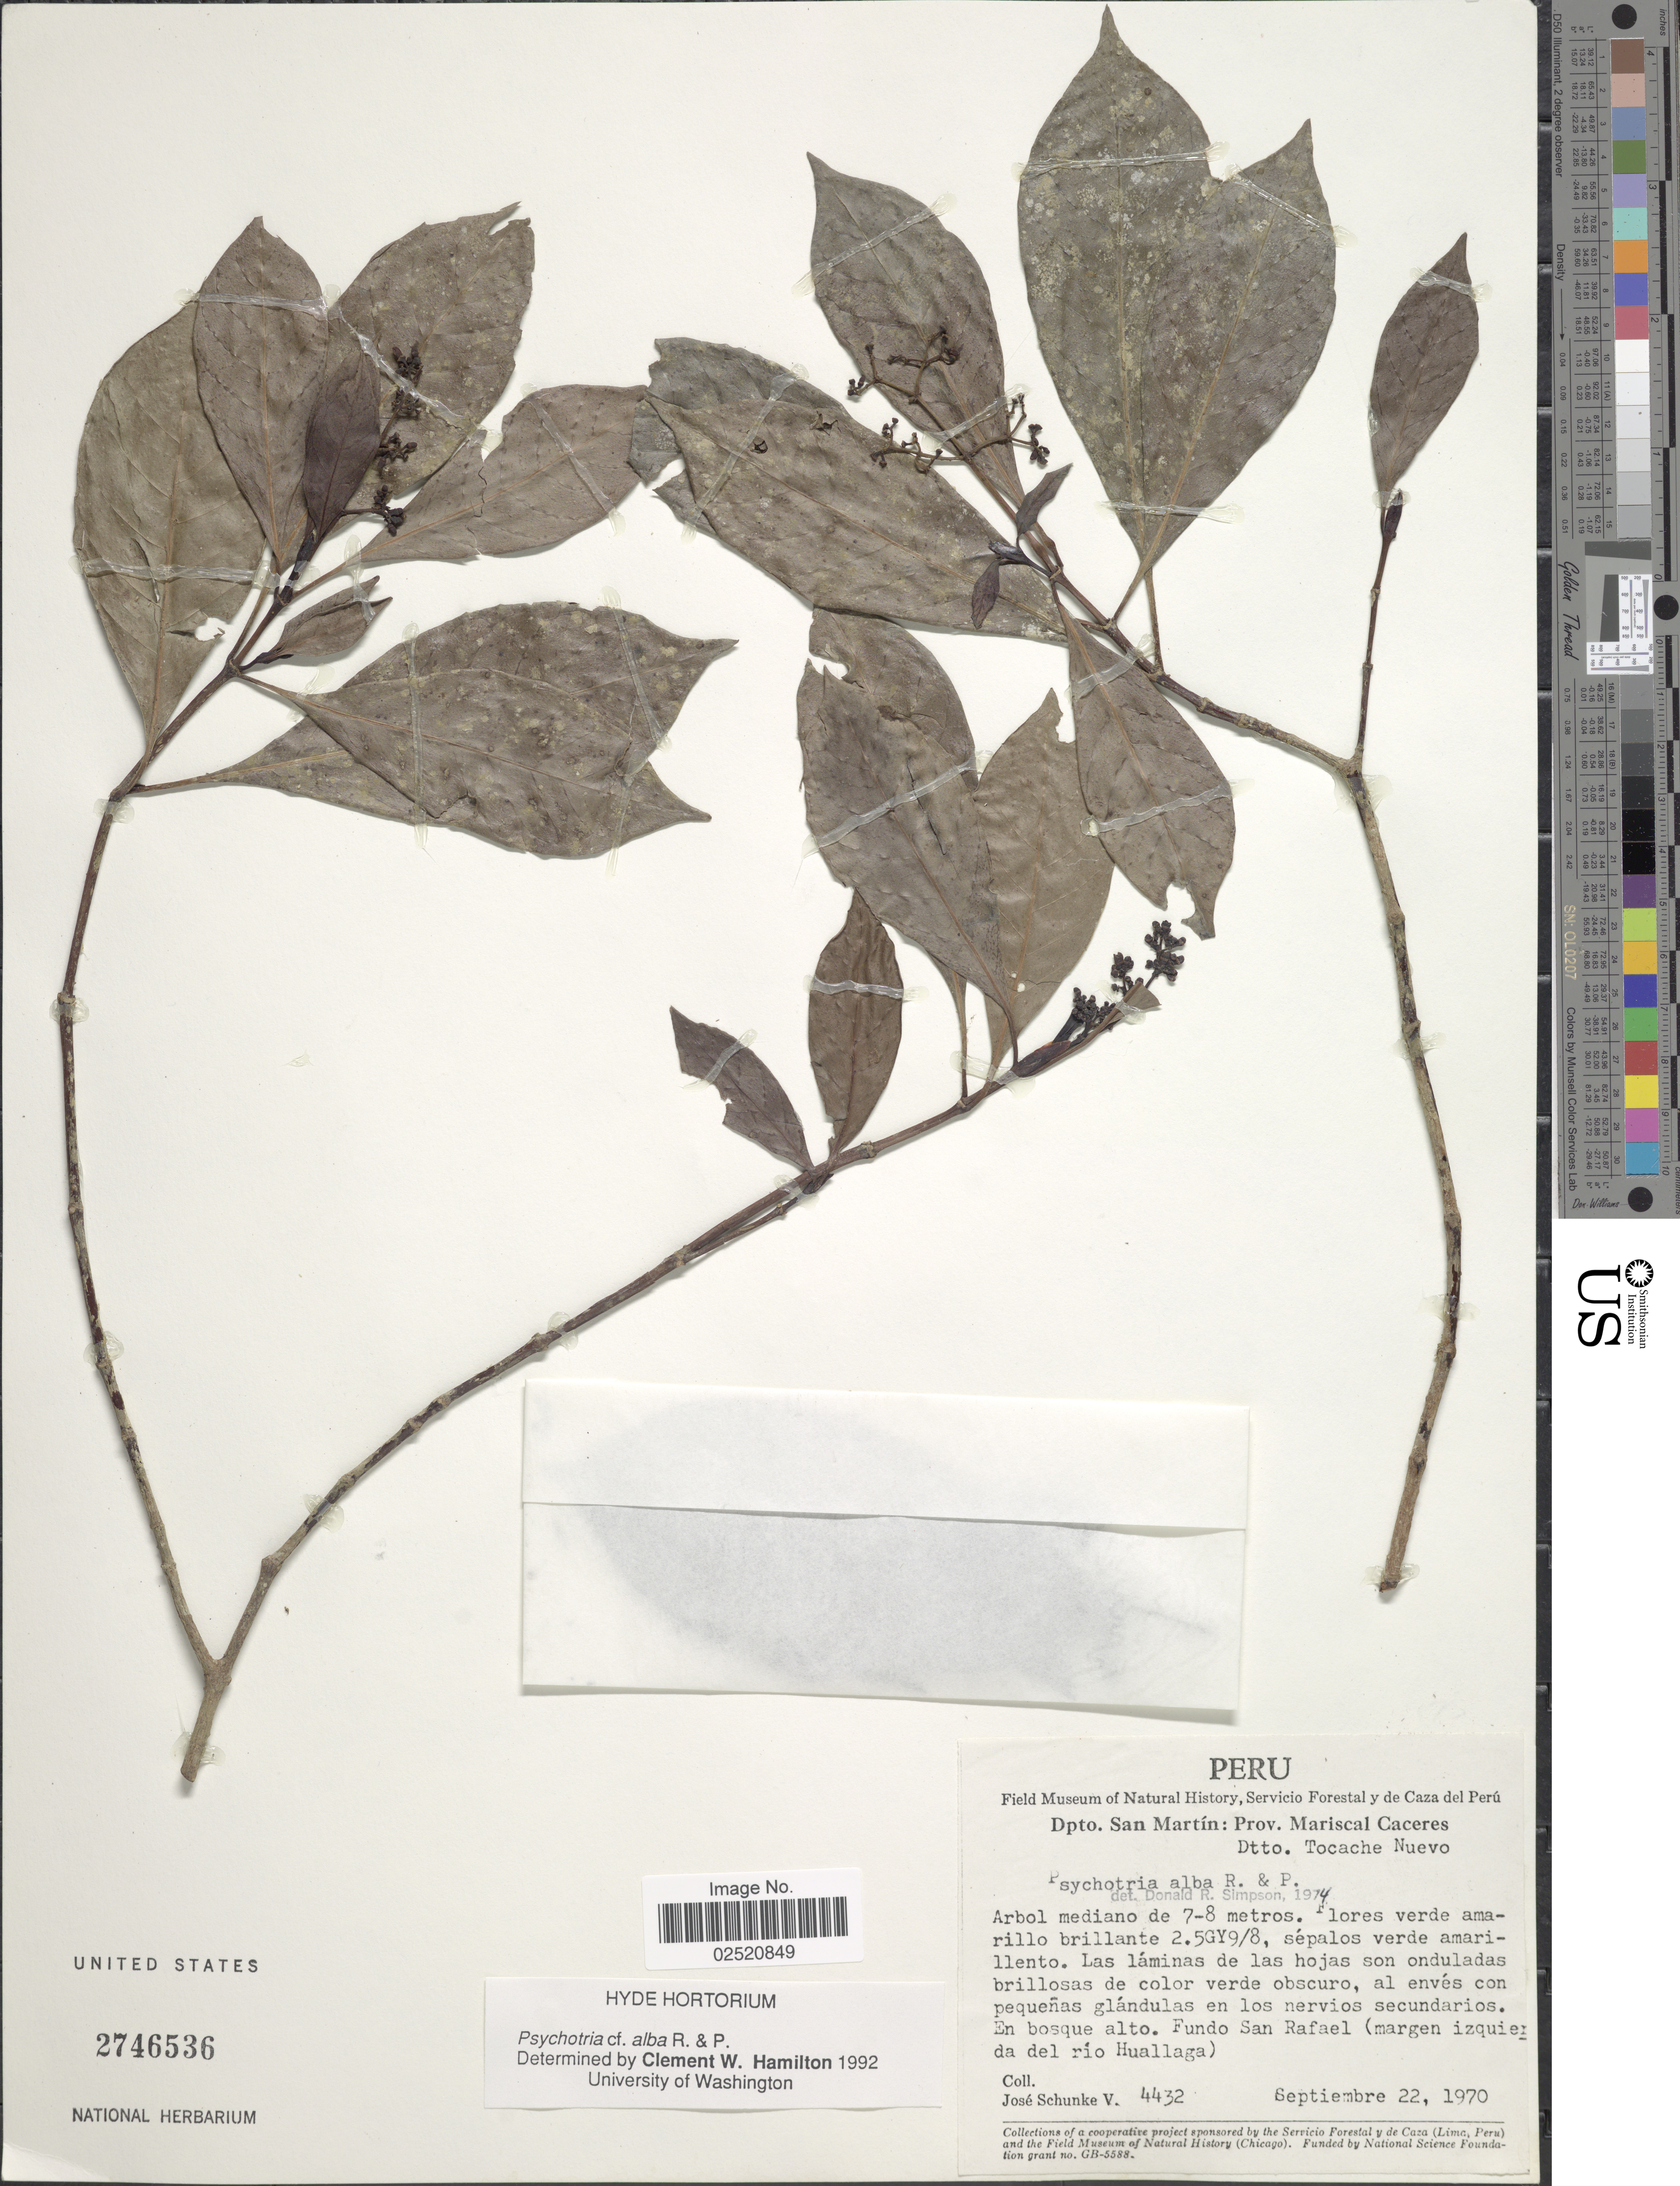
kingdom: Plantae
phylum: Tracheophyta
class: Magnoliopsida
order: Gentianales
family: Rubiaceae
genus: Psychotria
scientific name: Psychotria alba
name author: Ruiz & Pav.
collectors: J. Schunke Vigo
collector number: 4432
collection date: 1970-09-22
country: Peru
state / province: San Martín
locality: Prov. Mariscal Caceres, Dtto, Tocache Nuevo, en bosque alto, Fundo San Rafael (margen izquierda del rio Huallaga)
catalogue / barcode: US 2746536